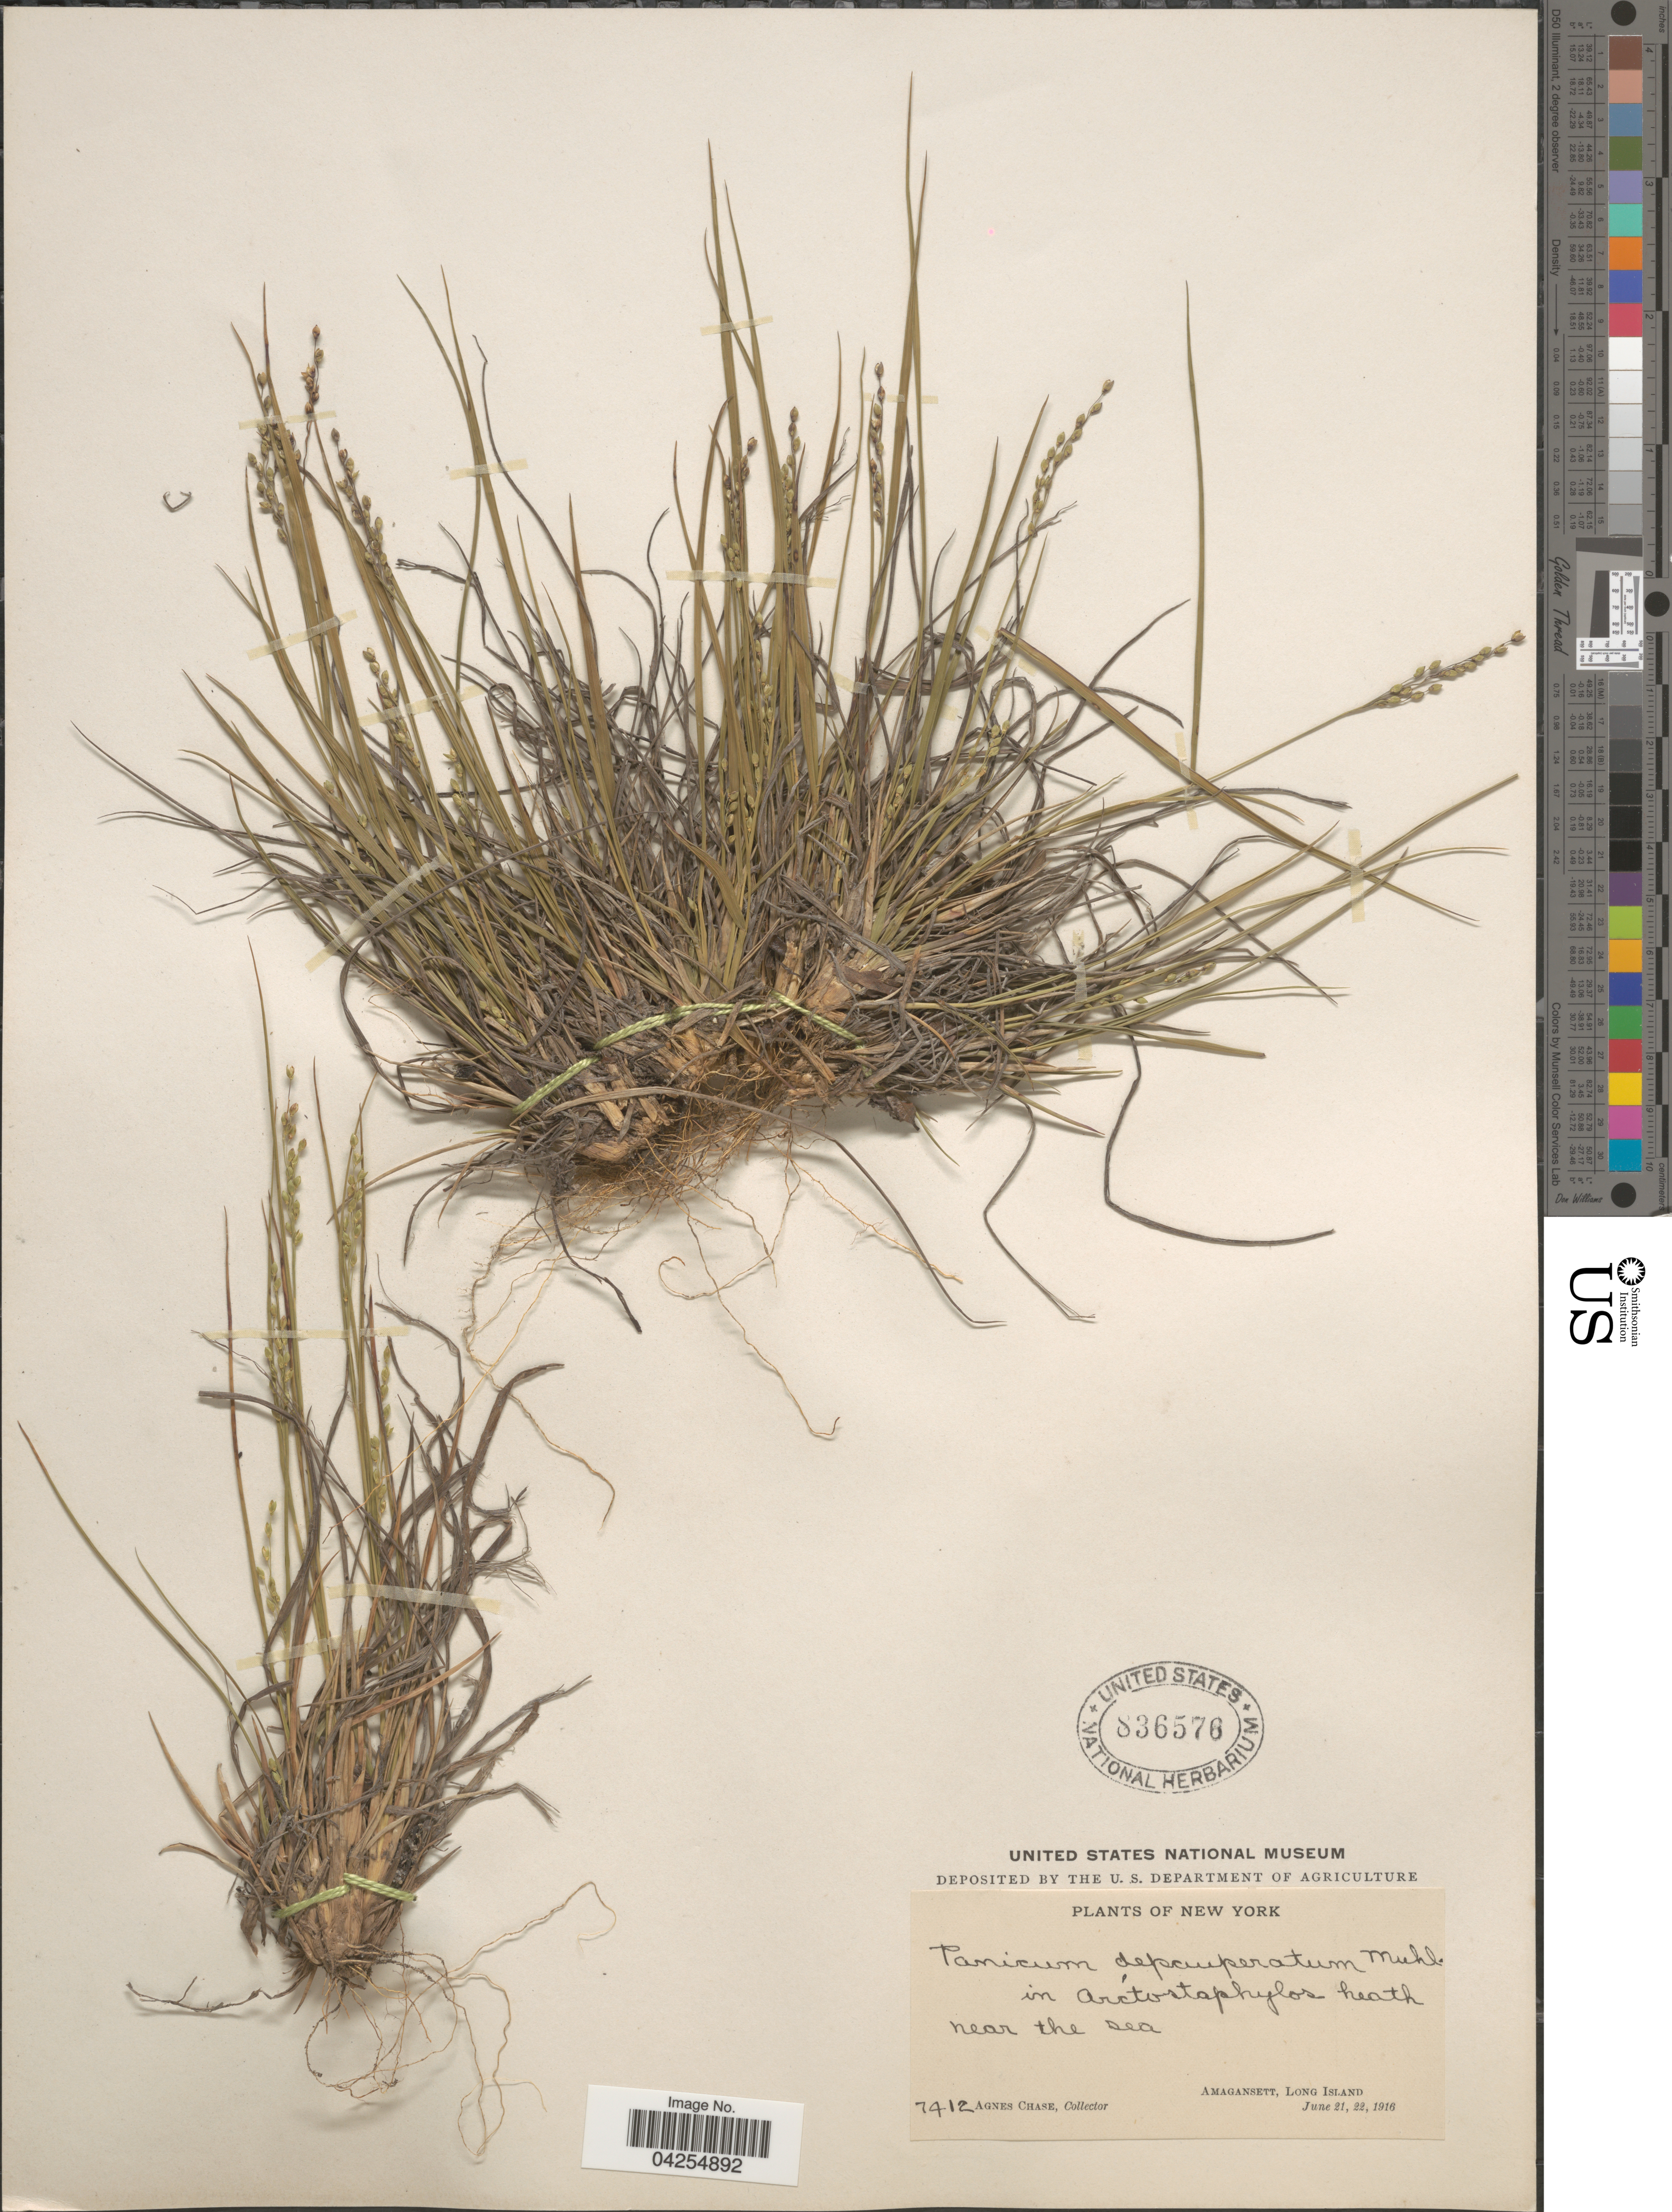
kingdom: Plantae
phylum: Tracheophyta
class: Liliopsida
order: Poales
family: Poaceae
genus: Dichanthelium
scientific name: Dichanthelium depauperatum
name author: (Muhl.) Gould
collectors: A. Chase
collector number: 7412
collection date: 1916-06-21/1916-06-22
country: United States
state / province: New York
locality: Near the sea. Amagansett, Long Island.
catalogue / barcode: US 836576